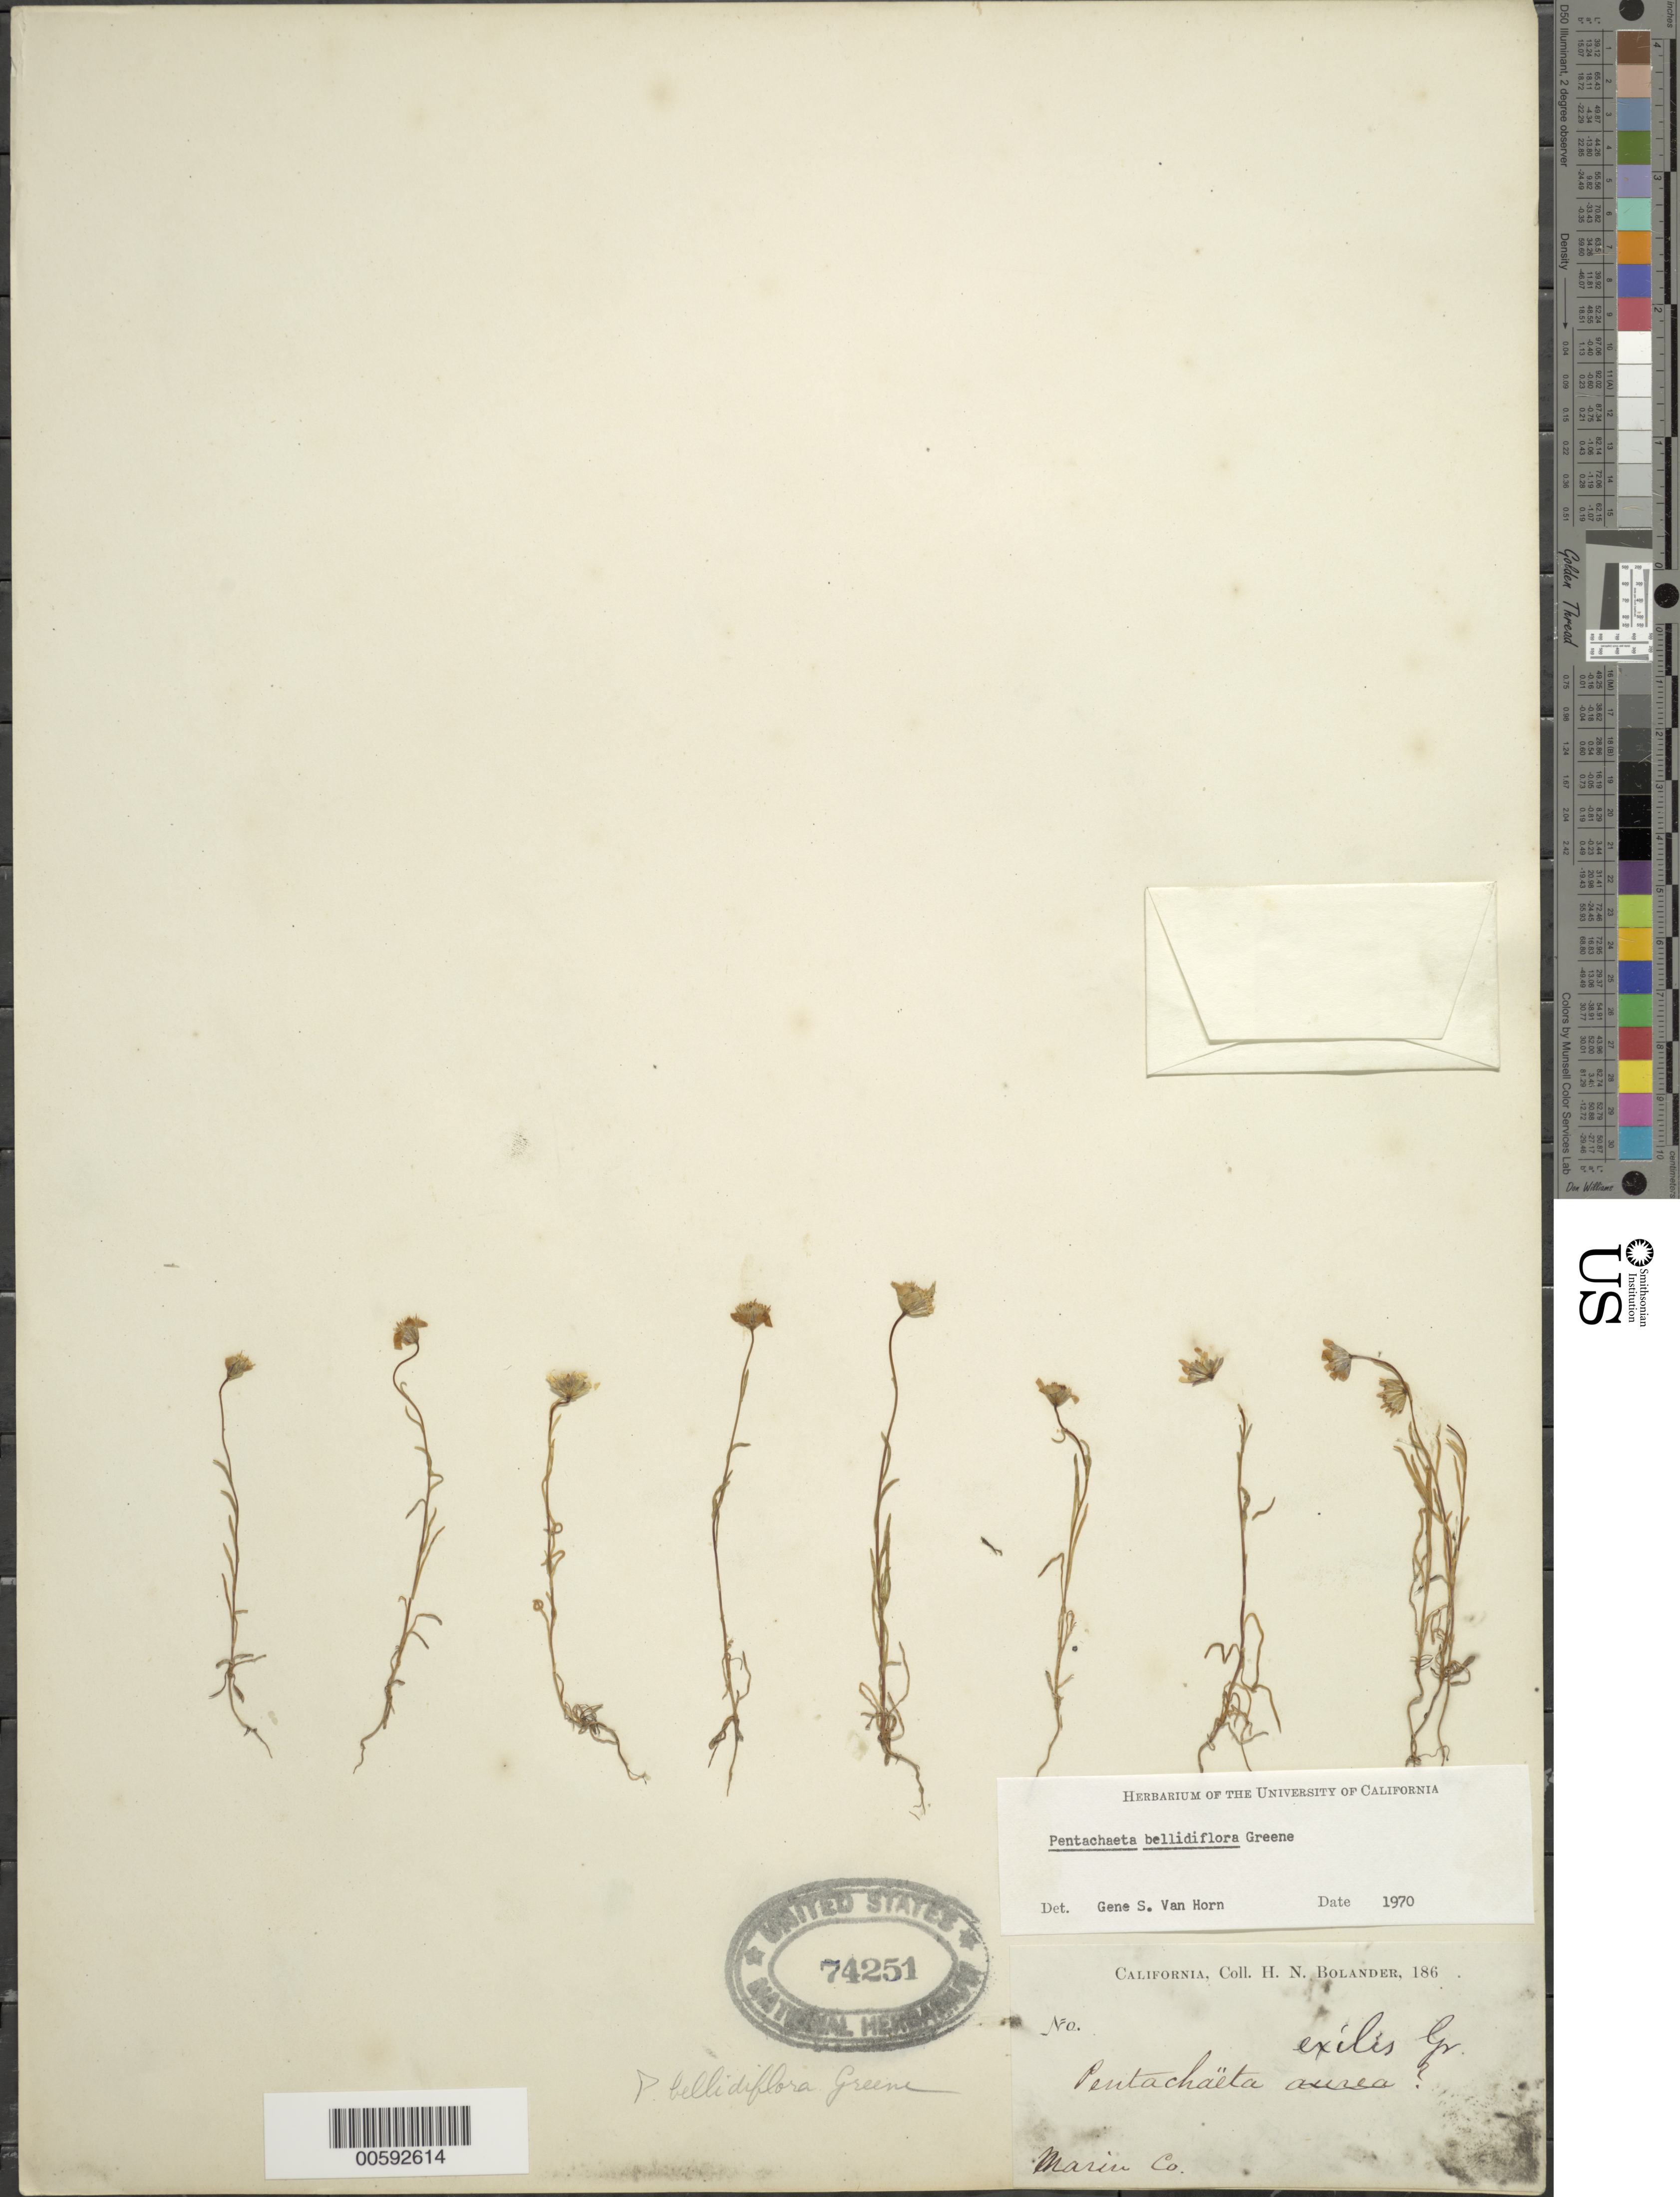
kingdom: Plantae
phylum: Tracheophyta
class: Magnoliopsida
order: Asterales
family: Asteraceae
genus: Pentachaeta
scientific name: Pentachaeta bellidiflora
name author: Greene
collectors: H. Bolander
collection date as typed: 186-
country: United States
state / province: California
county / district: Marin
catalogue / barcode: US 74251